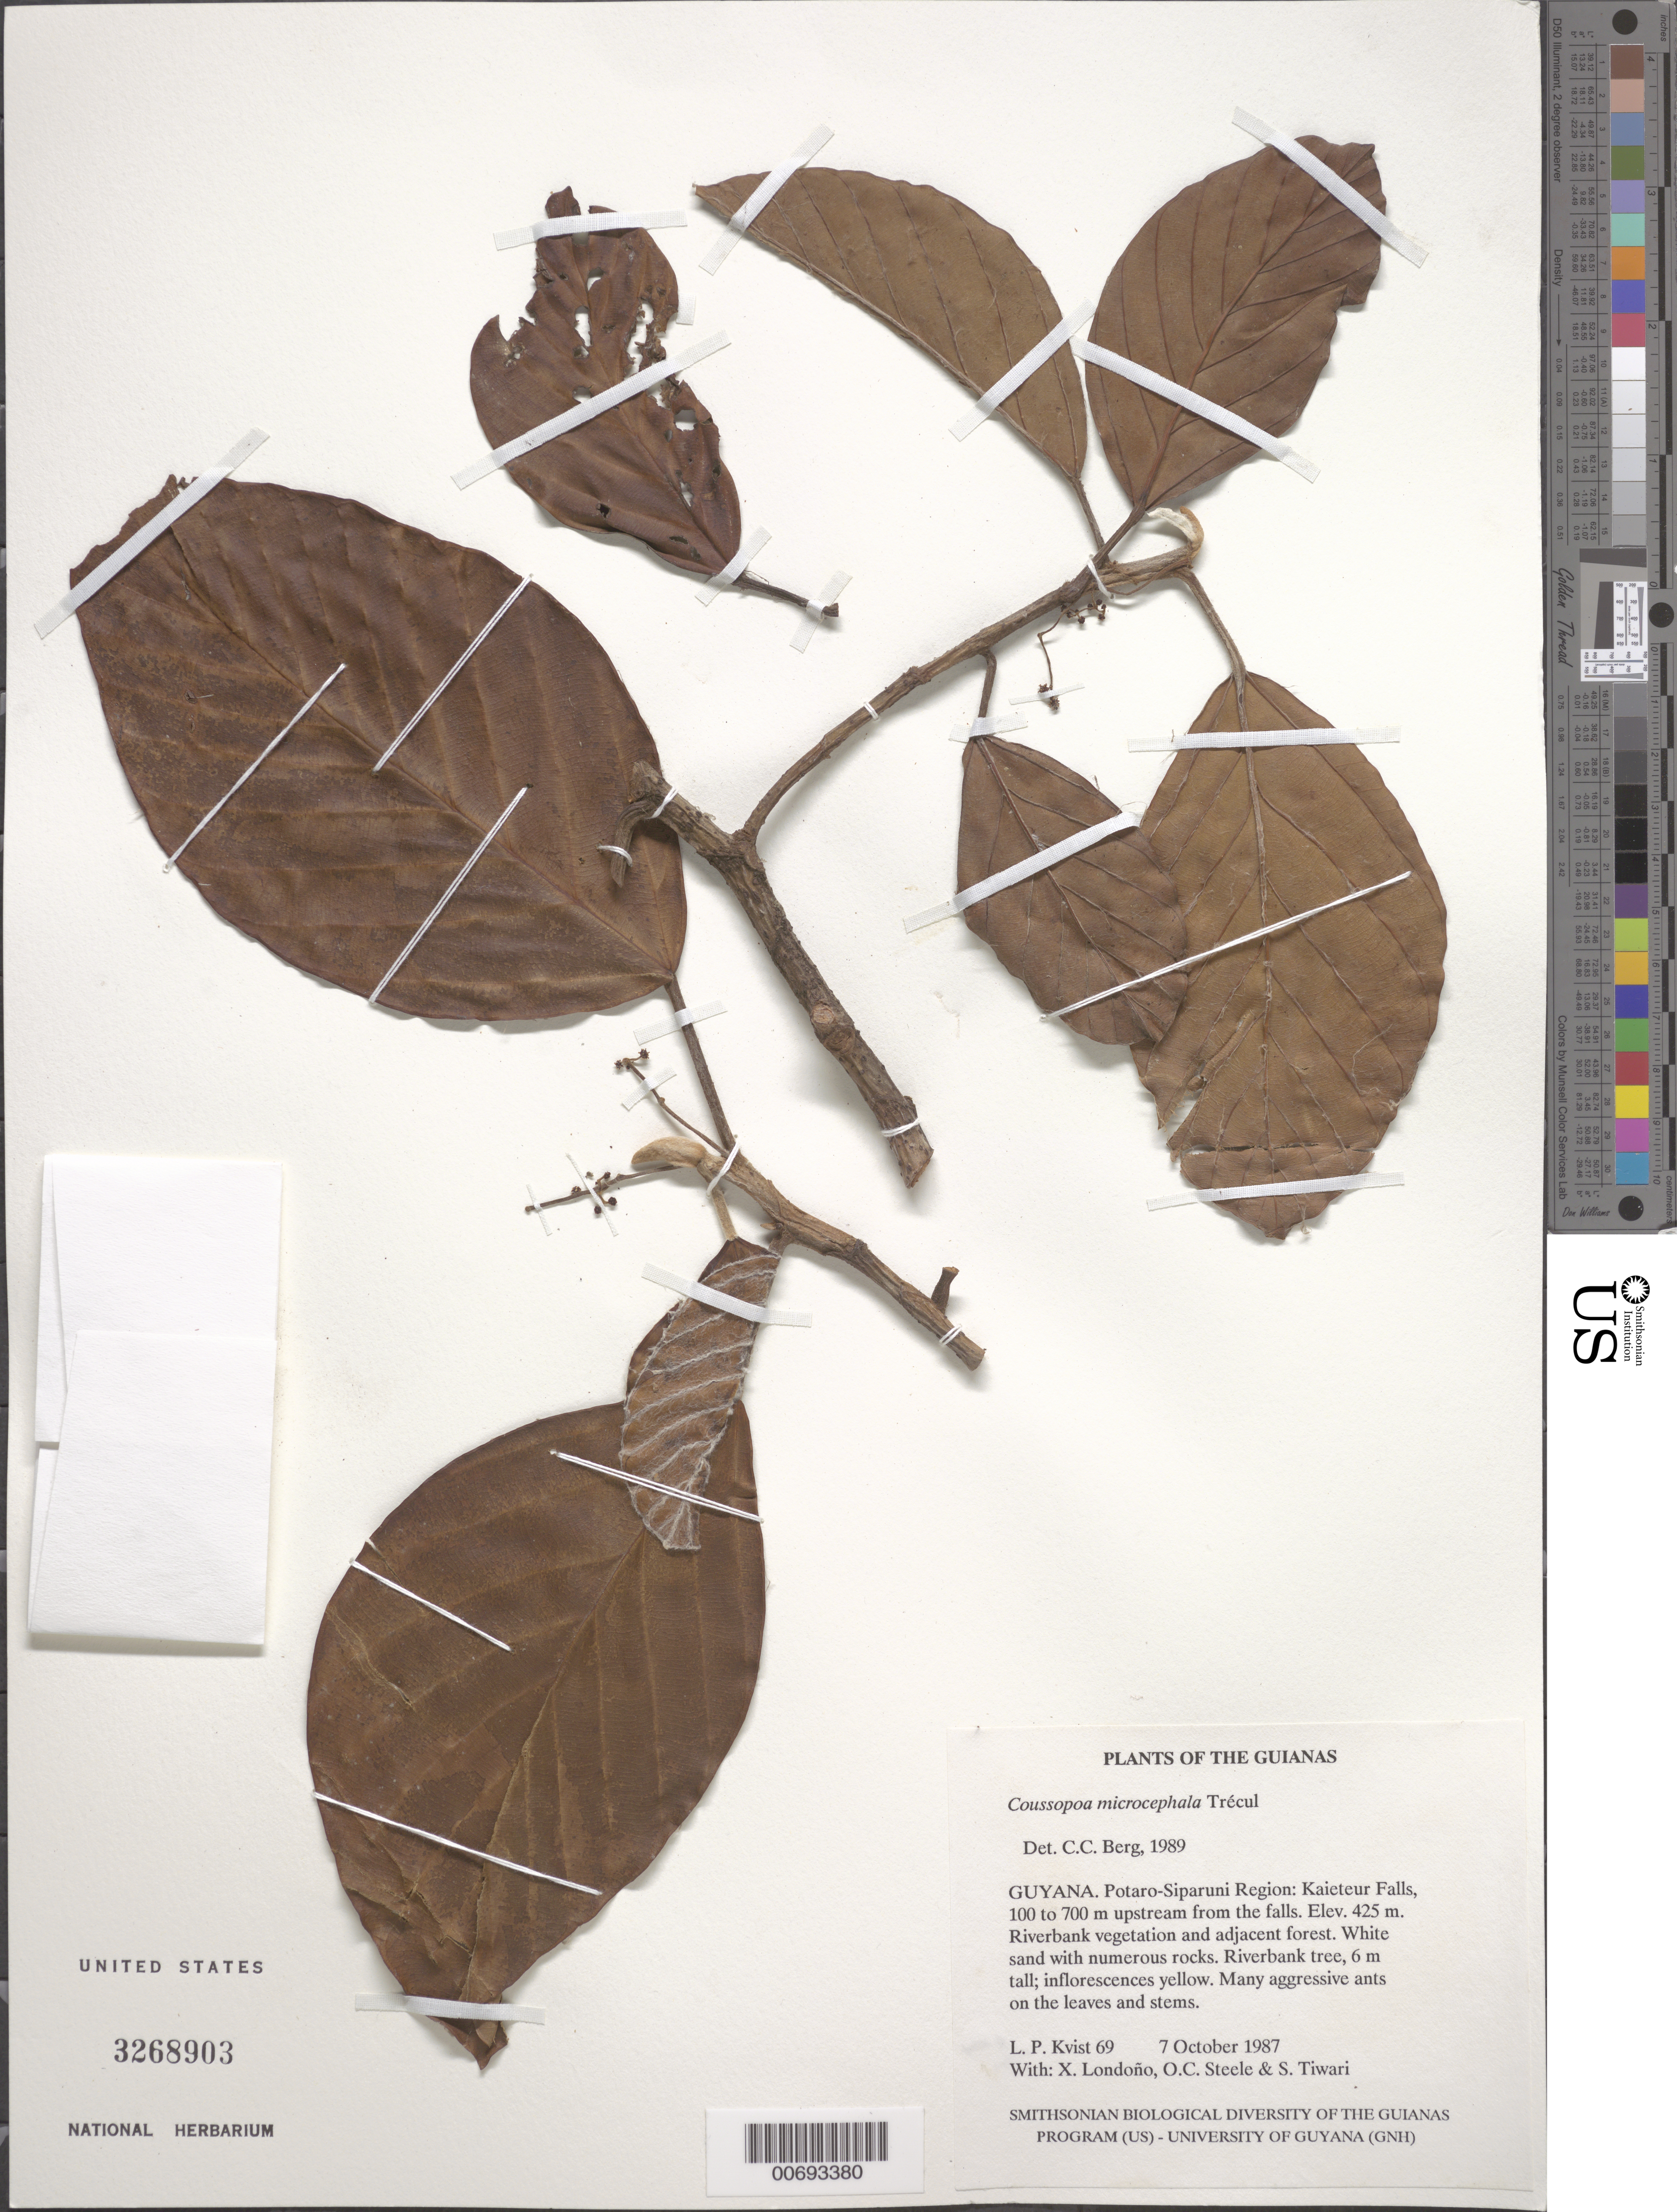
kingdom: Plantae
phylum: Tracheophyta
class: Magnoliopsida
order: Rosales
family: Urticaceae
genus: Coussapoa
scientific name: Coussapoa microcephala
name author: Trécul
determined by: Berg, C. C.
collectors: L. P. Kvist, X. Londoño, O. C. Steele & S. Tiwari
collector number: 69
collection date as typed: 7 October 1987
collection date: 1987-10-07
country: Guyana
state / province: Potaro-Siparuni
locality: Kaieteur Falls, 100 to 700 m upstream from the falls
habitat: Riverbank vegetation and adjacent forest. White sand with numerous rocks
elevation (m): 425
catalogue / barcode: US 3268903